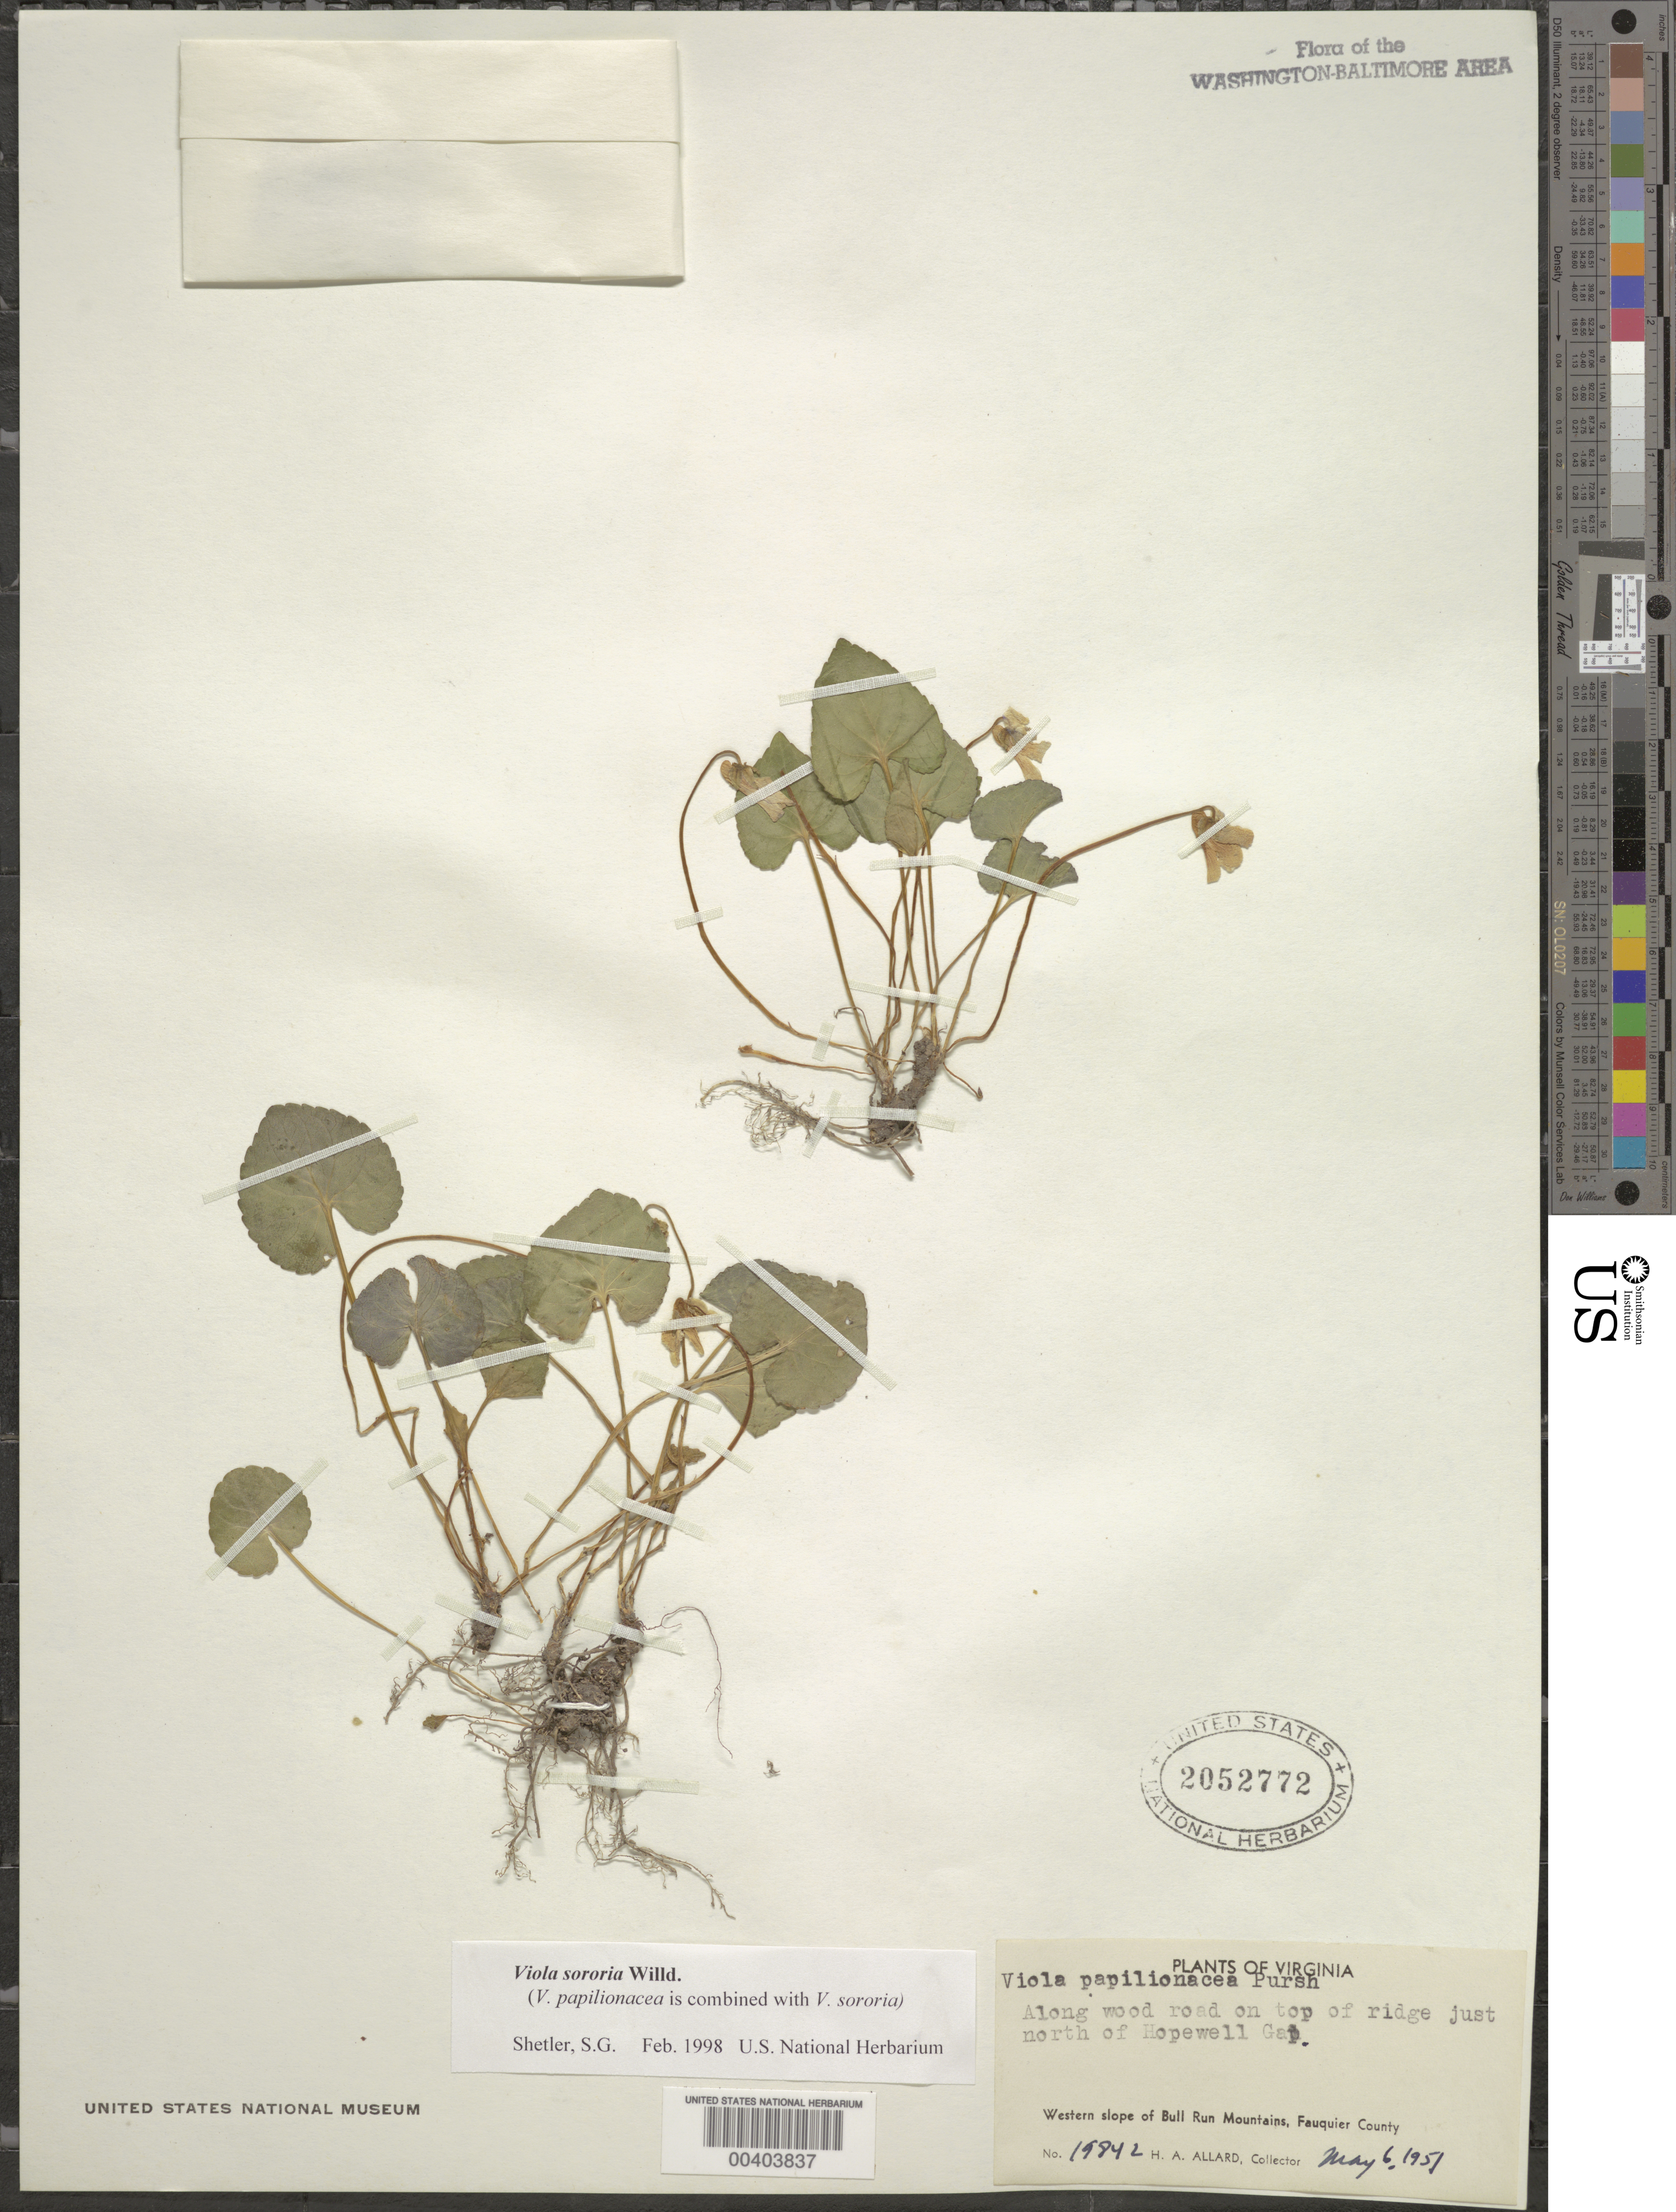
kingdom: Plantae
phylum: Tracheophyta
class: Magnoliopsida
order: Malpighiales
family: Violaceae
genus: Viola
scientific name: Viola sororia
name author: Willd.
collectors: H. A. Allard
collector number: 19842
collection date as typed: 06 May 1951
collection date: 1951-05-06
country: United States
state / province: Virginia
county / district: Fauquier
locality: North of Hopewell Gap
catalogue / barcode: US 2052772